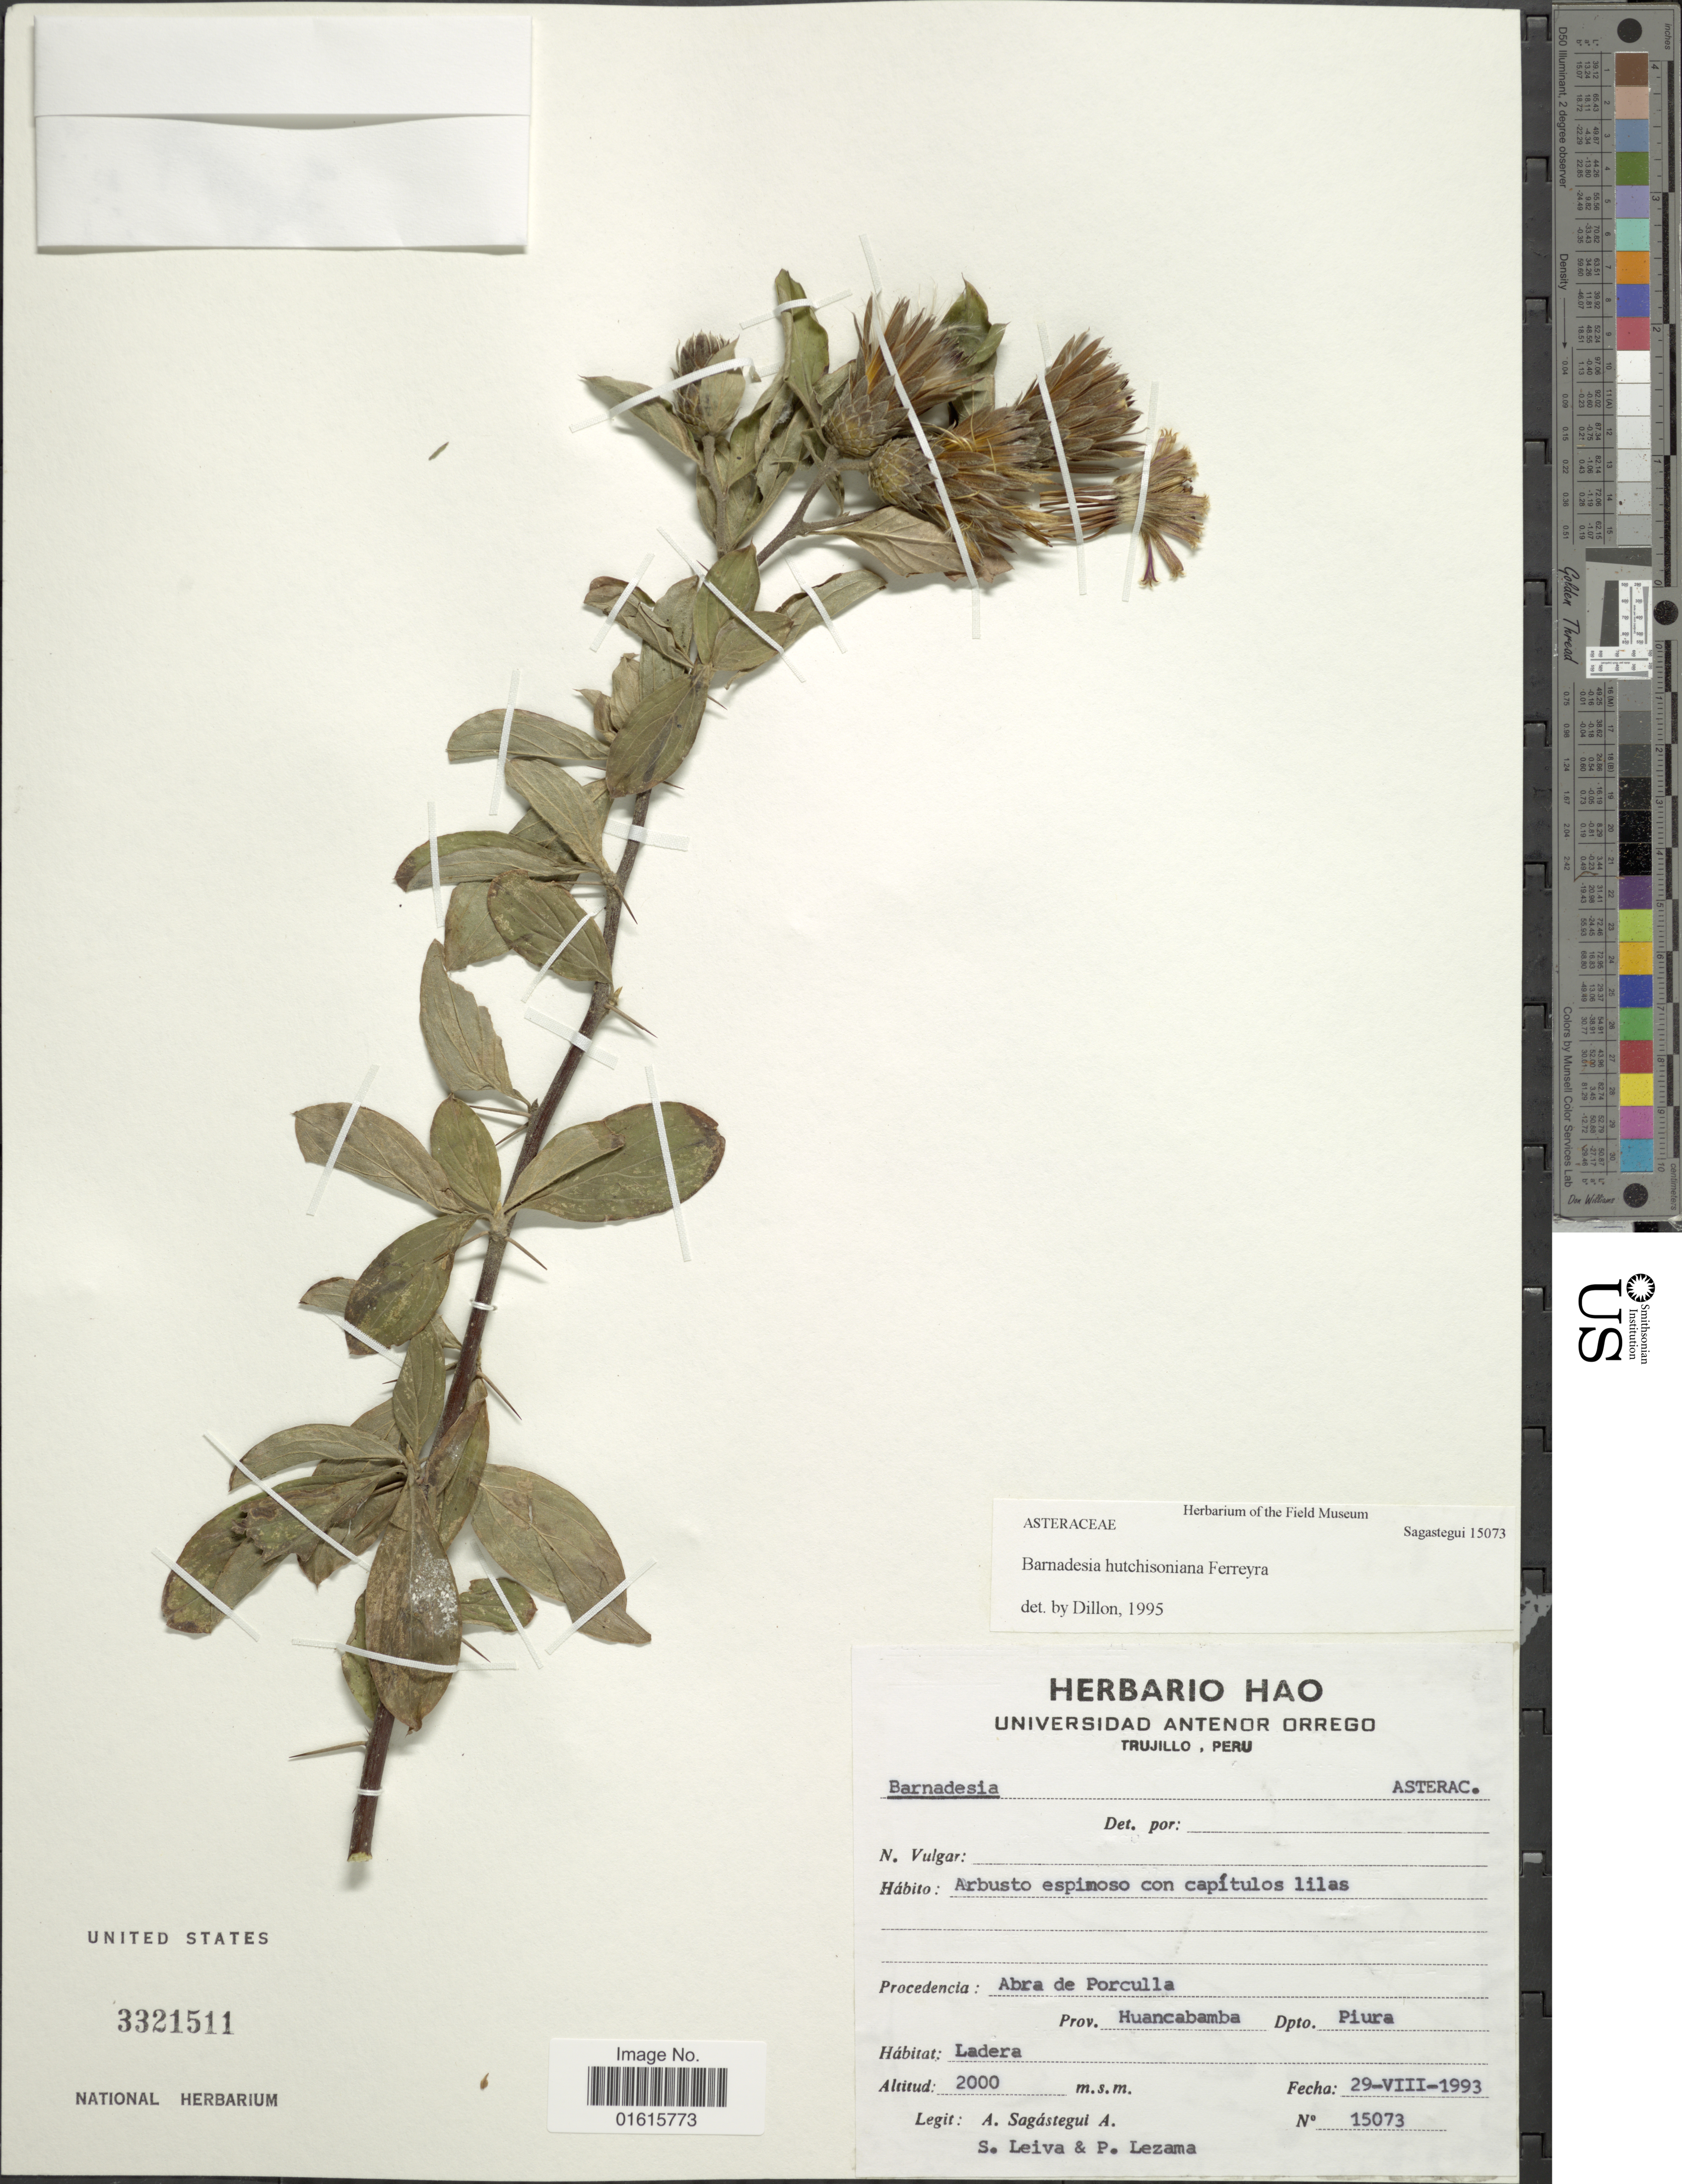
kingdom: Plantae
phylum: Tracheophyta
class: Magnoliopsida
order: Asterales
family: Asteraceae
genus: Barnadesia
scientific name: Barnadesia lehmannii var. lehmannii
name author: Hieron.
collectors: A. Sagástegui A., S. Leiva & P. Lezama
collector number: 15073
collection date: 1993-08-29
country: Peru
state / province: Piura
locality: Procedecia: Abra de Porculla, Prov. Huancabamba, Ladera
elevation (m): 2000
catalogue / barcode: US 3321511